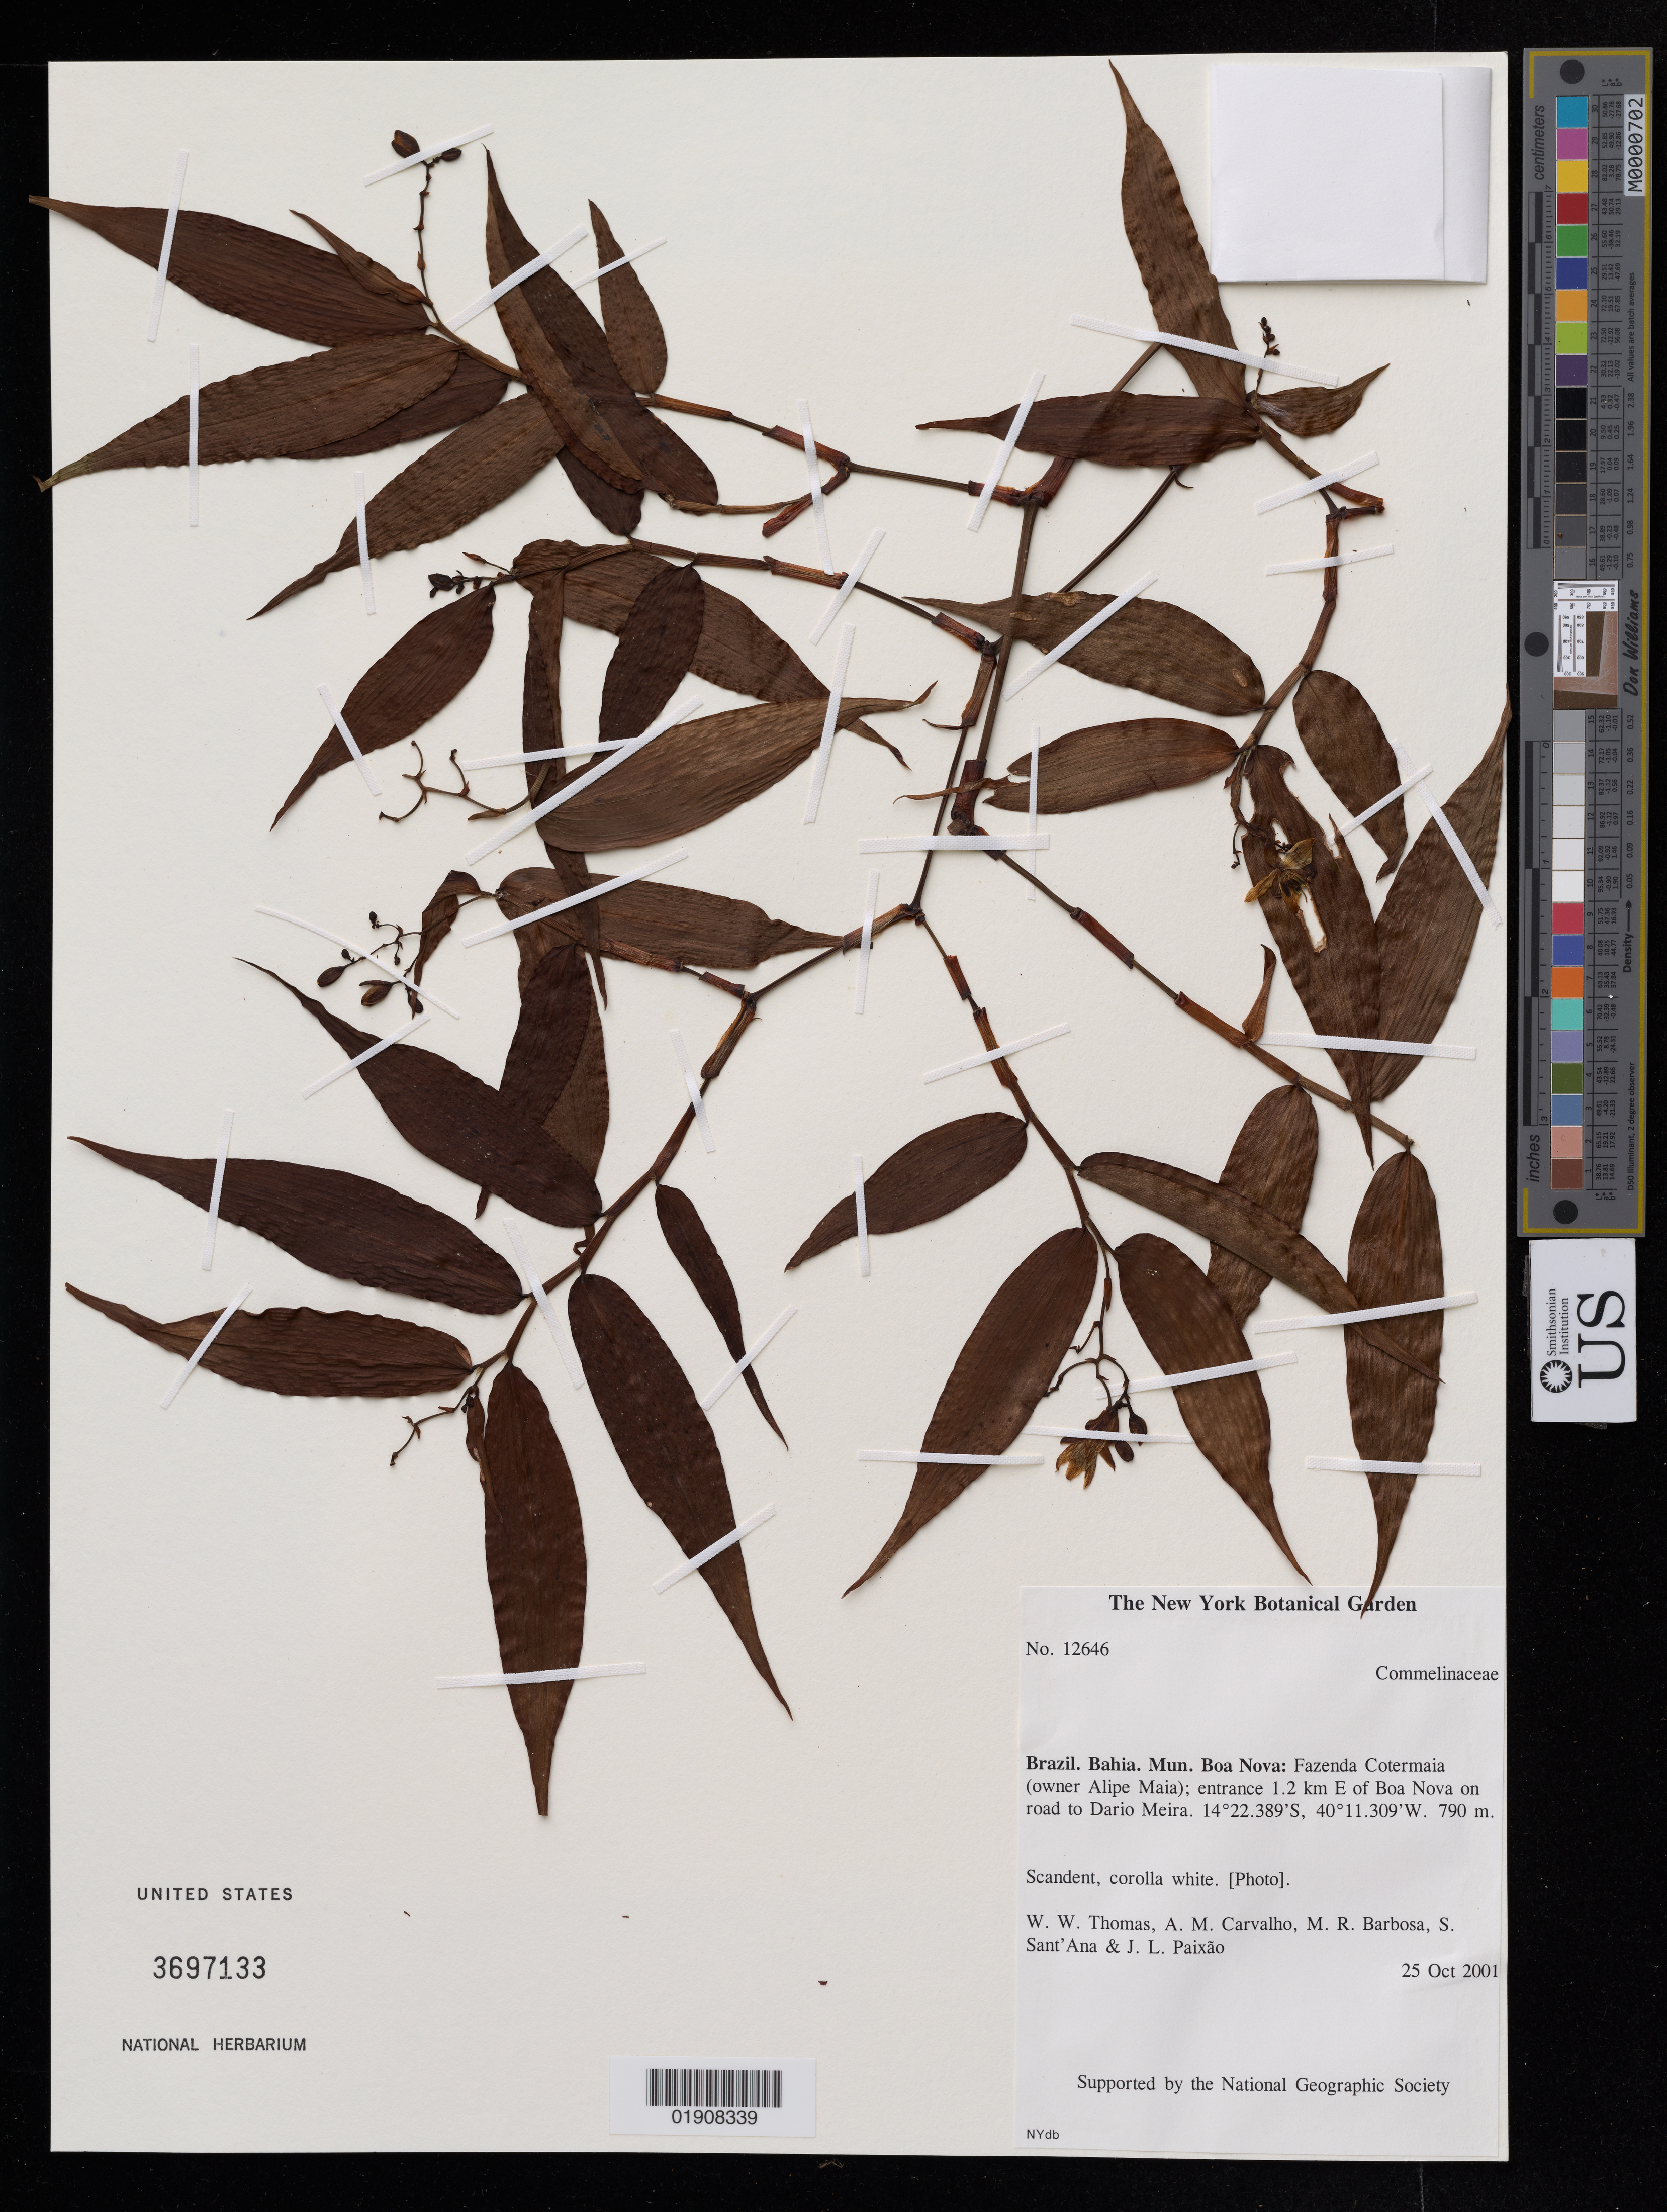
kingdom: Plantae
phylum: Tracheophyta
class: Liliopsida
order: Commelinales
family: Commelinaceae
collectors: W. W. Thomas, A. M. Carvalho, M. R. V. Barbosa, S. C. Sant'Ana & J. L. Paixão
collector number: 12646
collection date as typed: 25 Oct 2001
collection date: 2001-10-25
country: Brazil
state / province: Bahia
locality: Mun. Boa Nova: Fazenda Cotermaia (owner Alipe Maia); entrace 1.2 km E of Boa Nova on road to Dario Meira.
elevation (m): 790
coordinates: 14 22.389 S, 40 11.309 W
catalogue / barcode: US 3697133